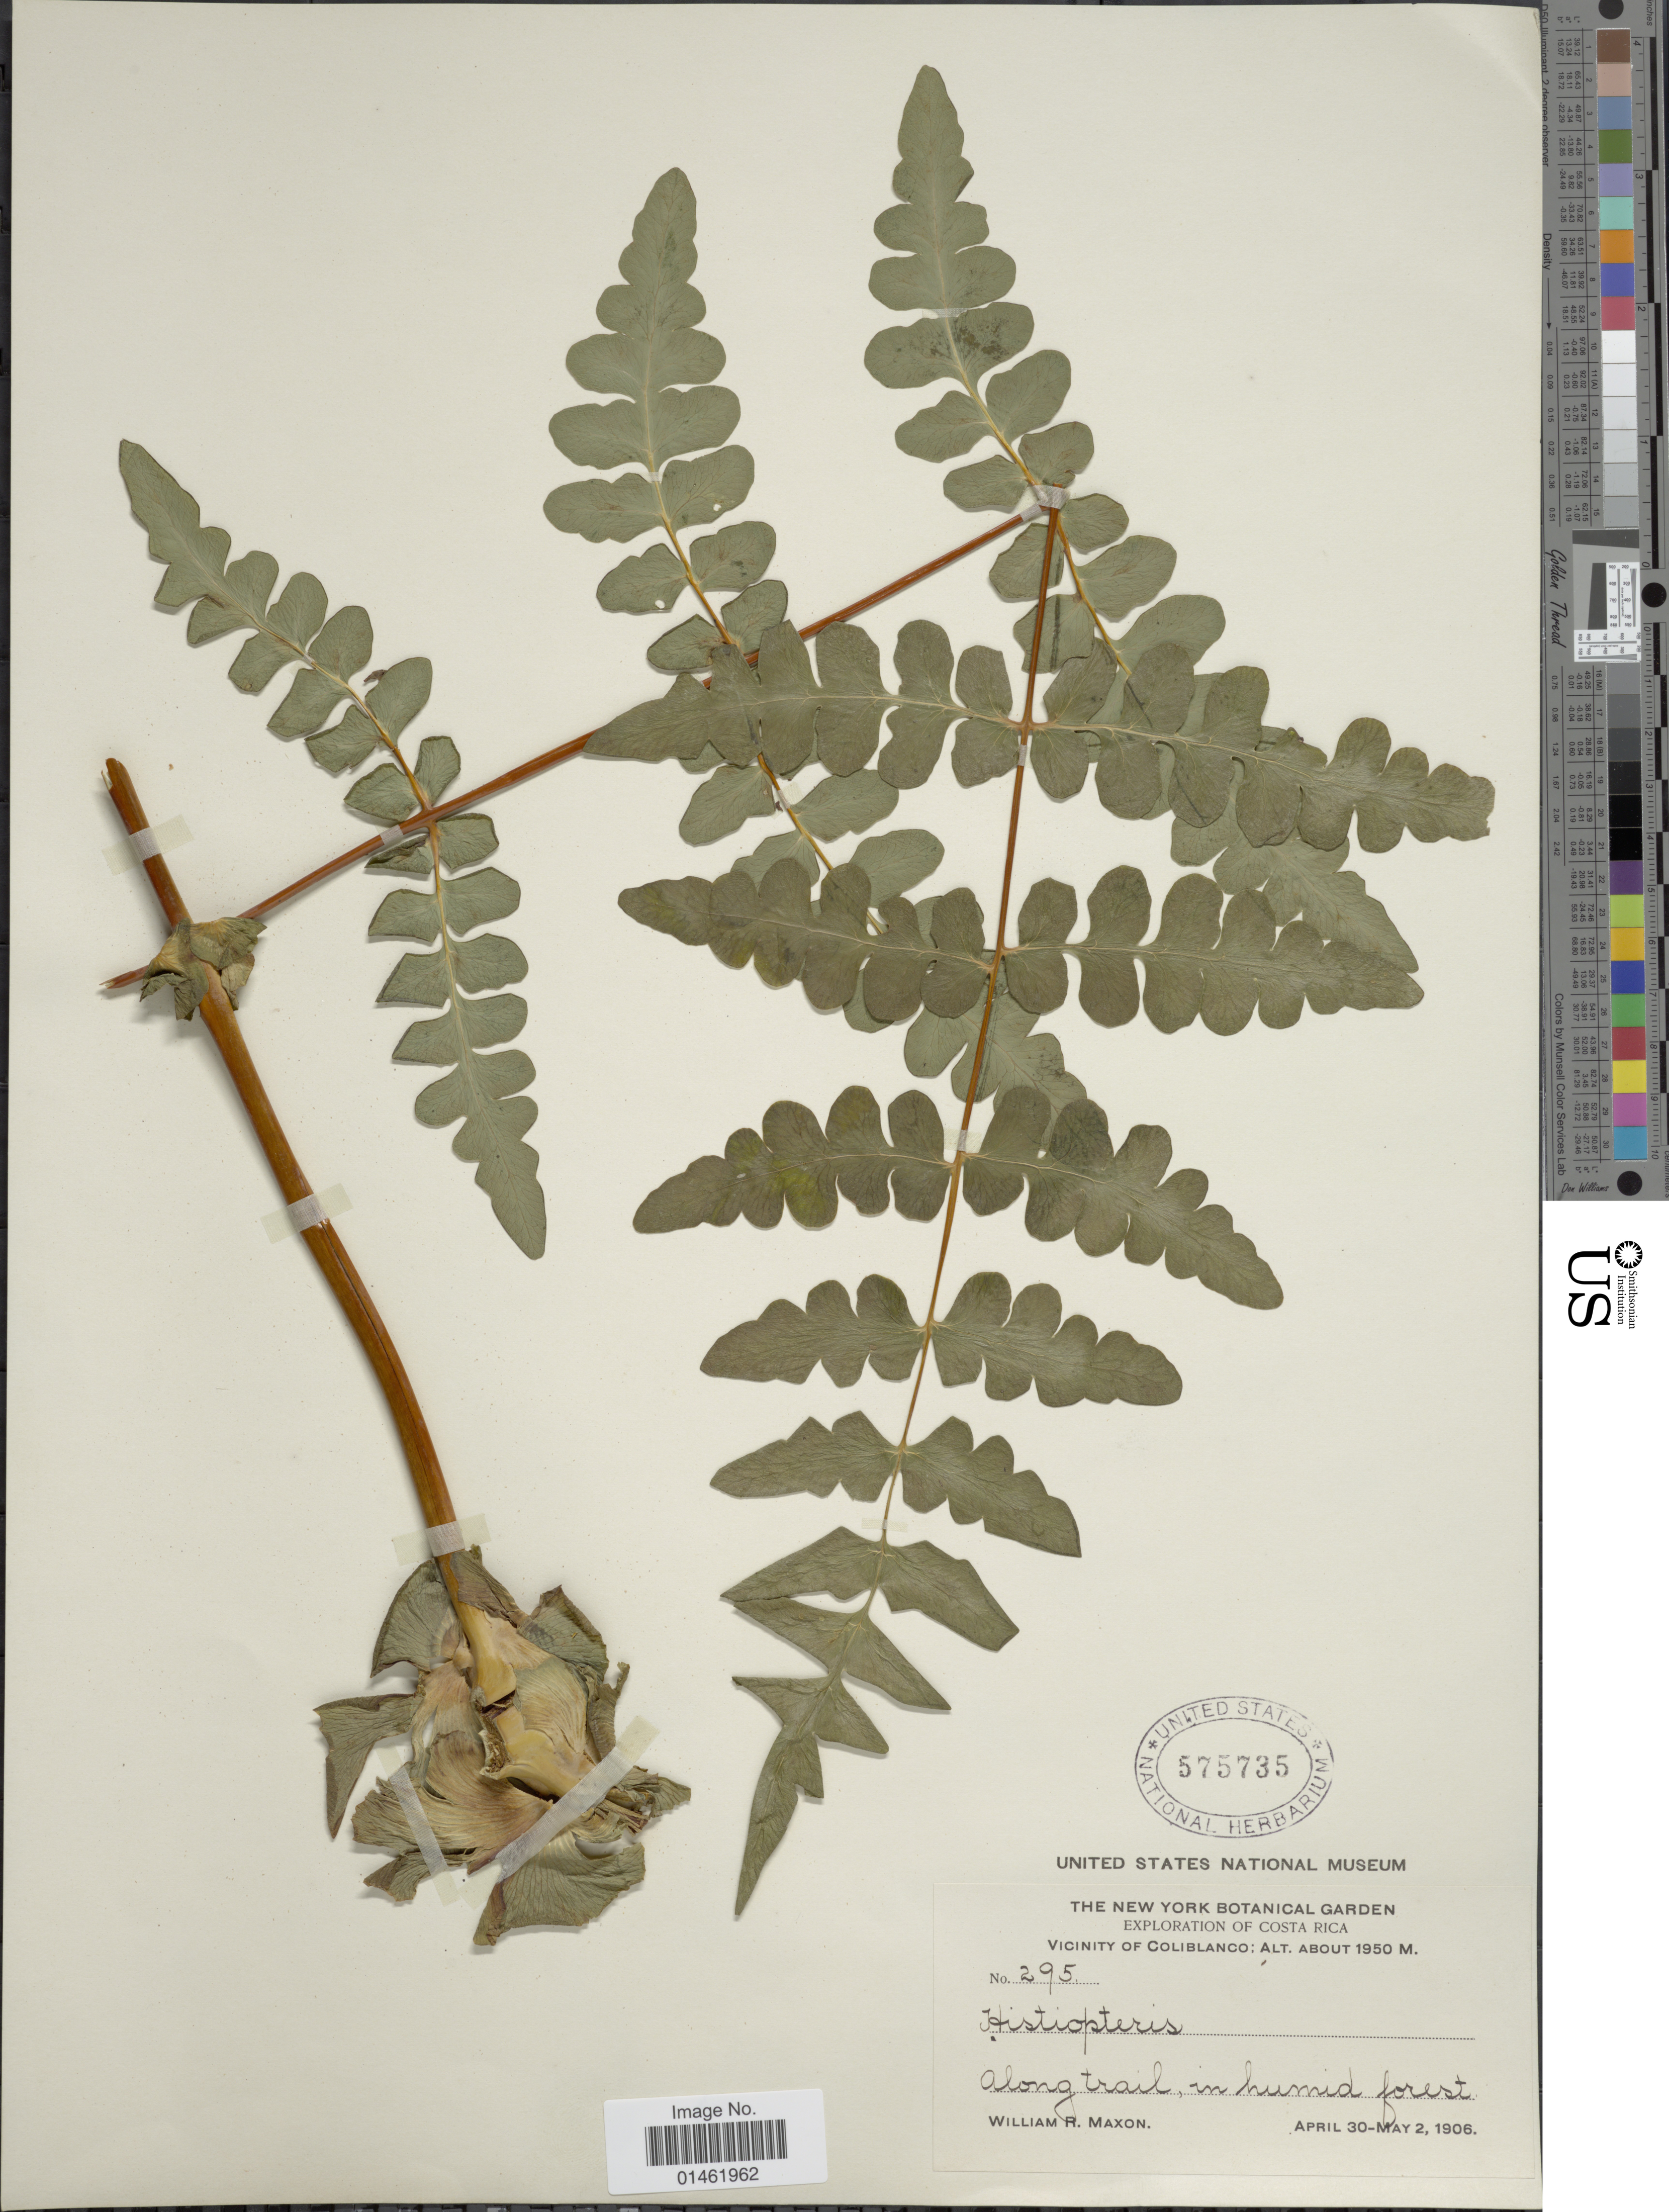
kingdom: Plantae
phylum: Tracheophyta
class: Polypodiopsida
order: Polypodiales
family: Dennstaedtiaceae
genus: Histiopteris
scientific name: Histiopteris incisa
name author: (Thunb.) J. Sm.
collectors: W. R. Maxon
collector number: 295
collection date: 1906-04-30/1906-05-02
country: Costa Rica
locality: Vicinity of Coliblanco, along trail, in humid forest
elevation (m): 1950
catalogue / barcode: US 575735